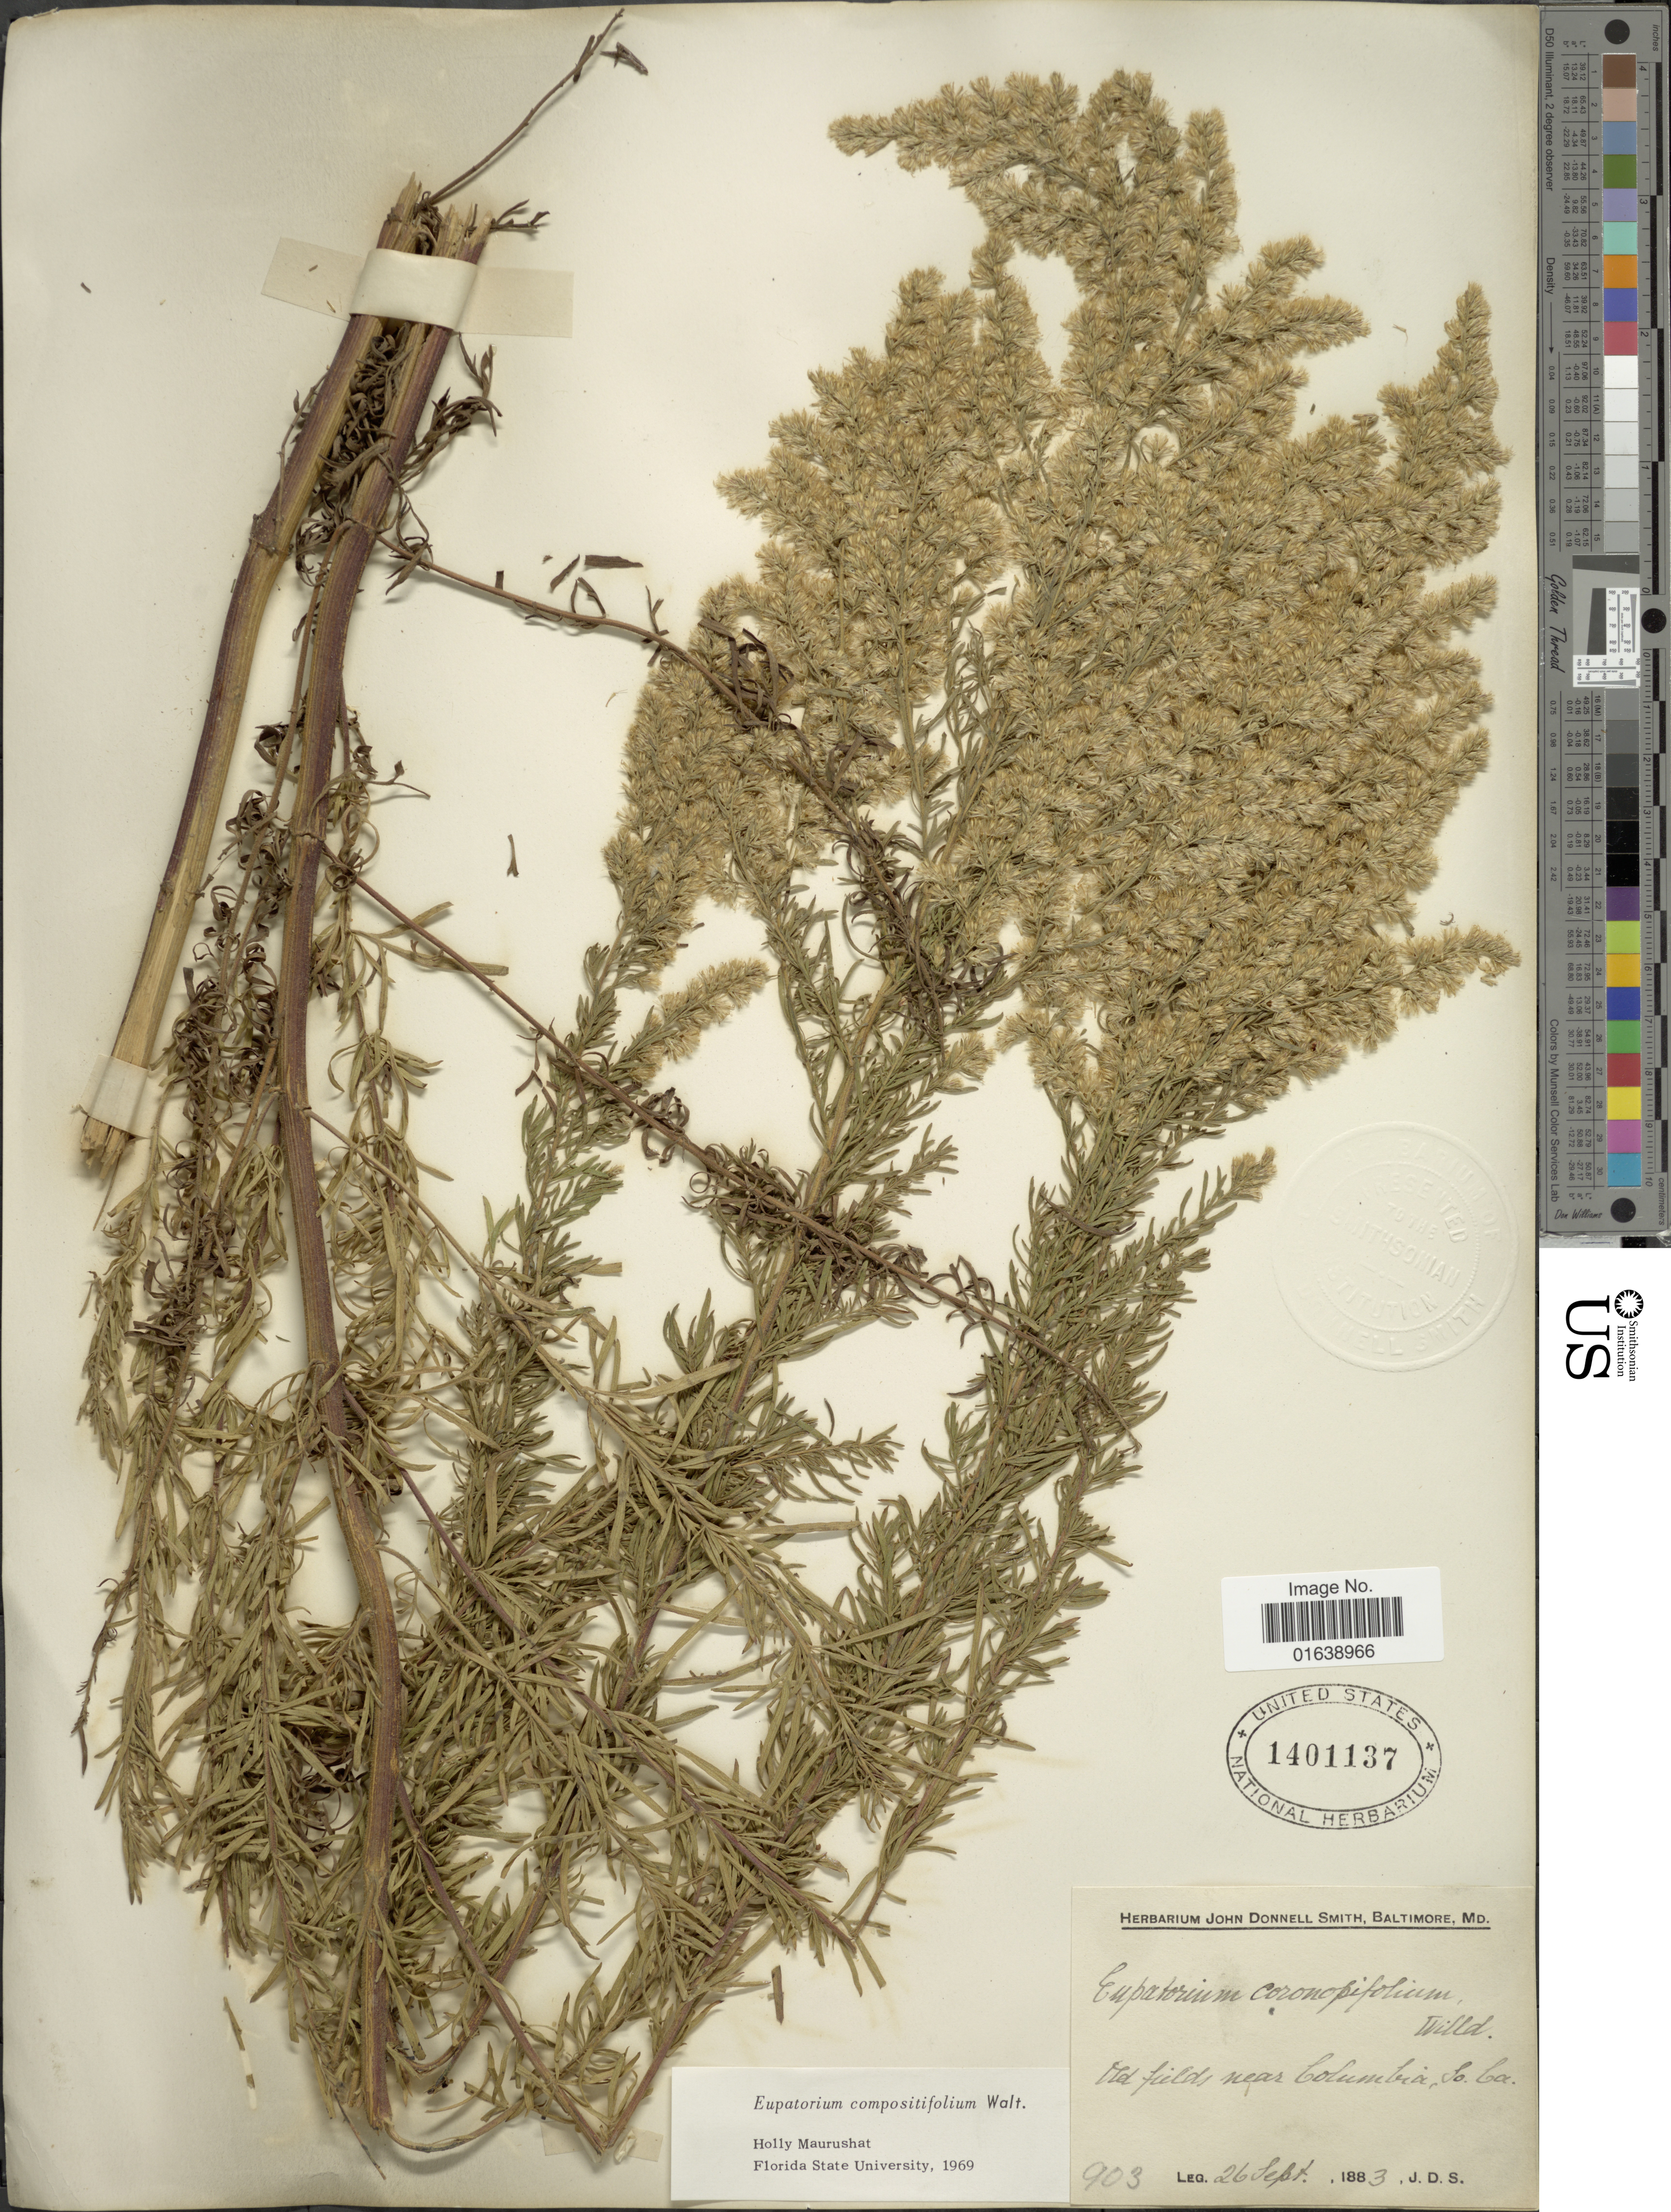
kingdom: Plantae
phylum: Tracheophyta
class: Magnoliopsida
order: Asterales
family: Asteraceae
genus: Eupatorium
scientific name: Eupatorium compositifolium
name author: Walter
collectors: J. Donnell Smith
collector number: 903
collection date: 1883-09-26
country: United States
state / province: South Carolina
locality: Old fields near Columbia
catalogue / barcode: US 1401137